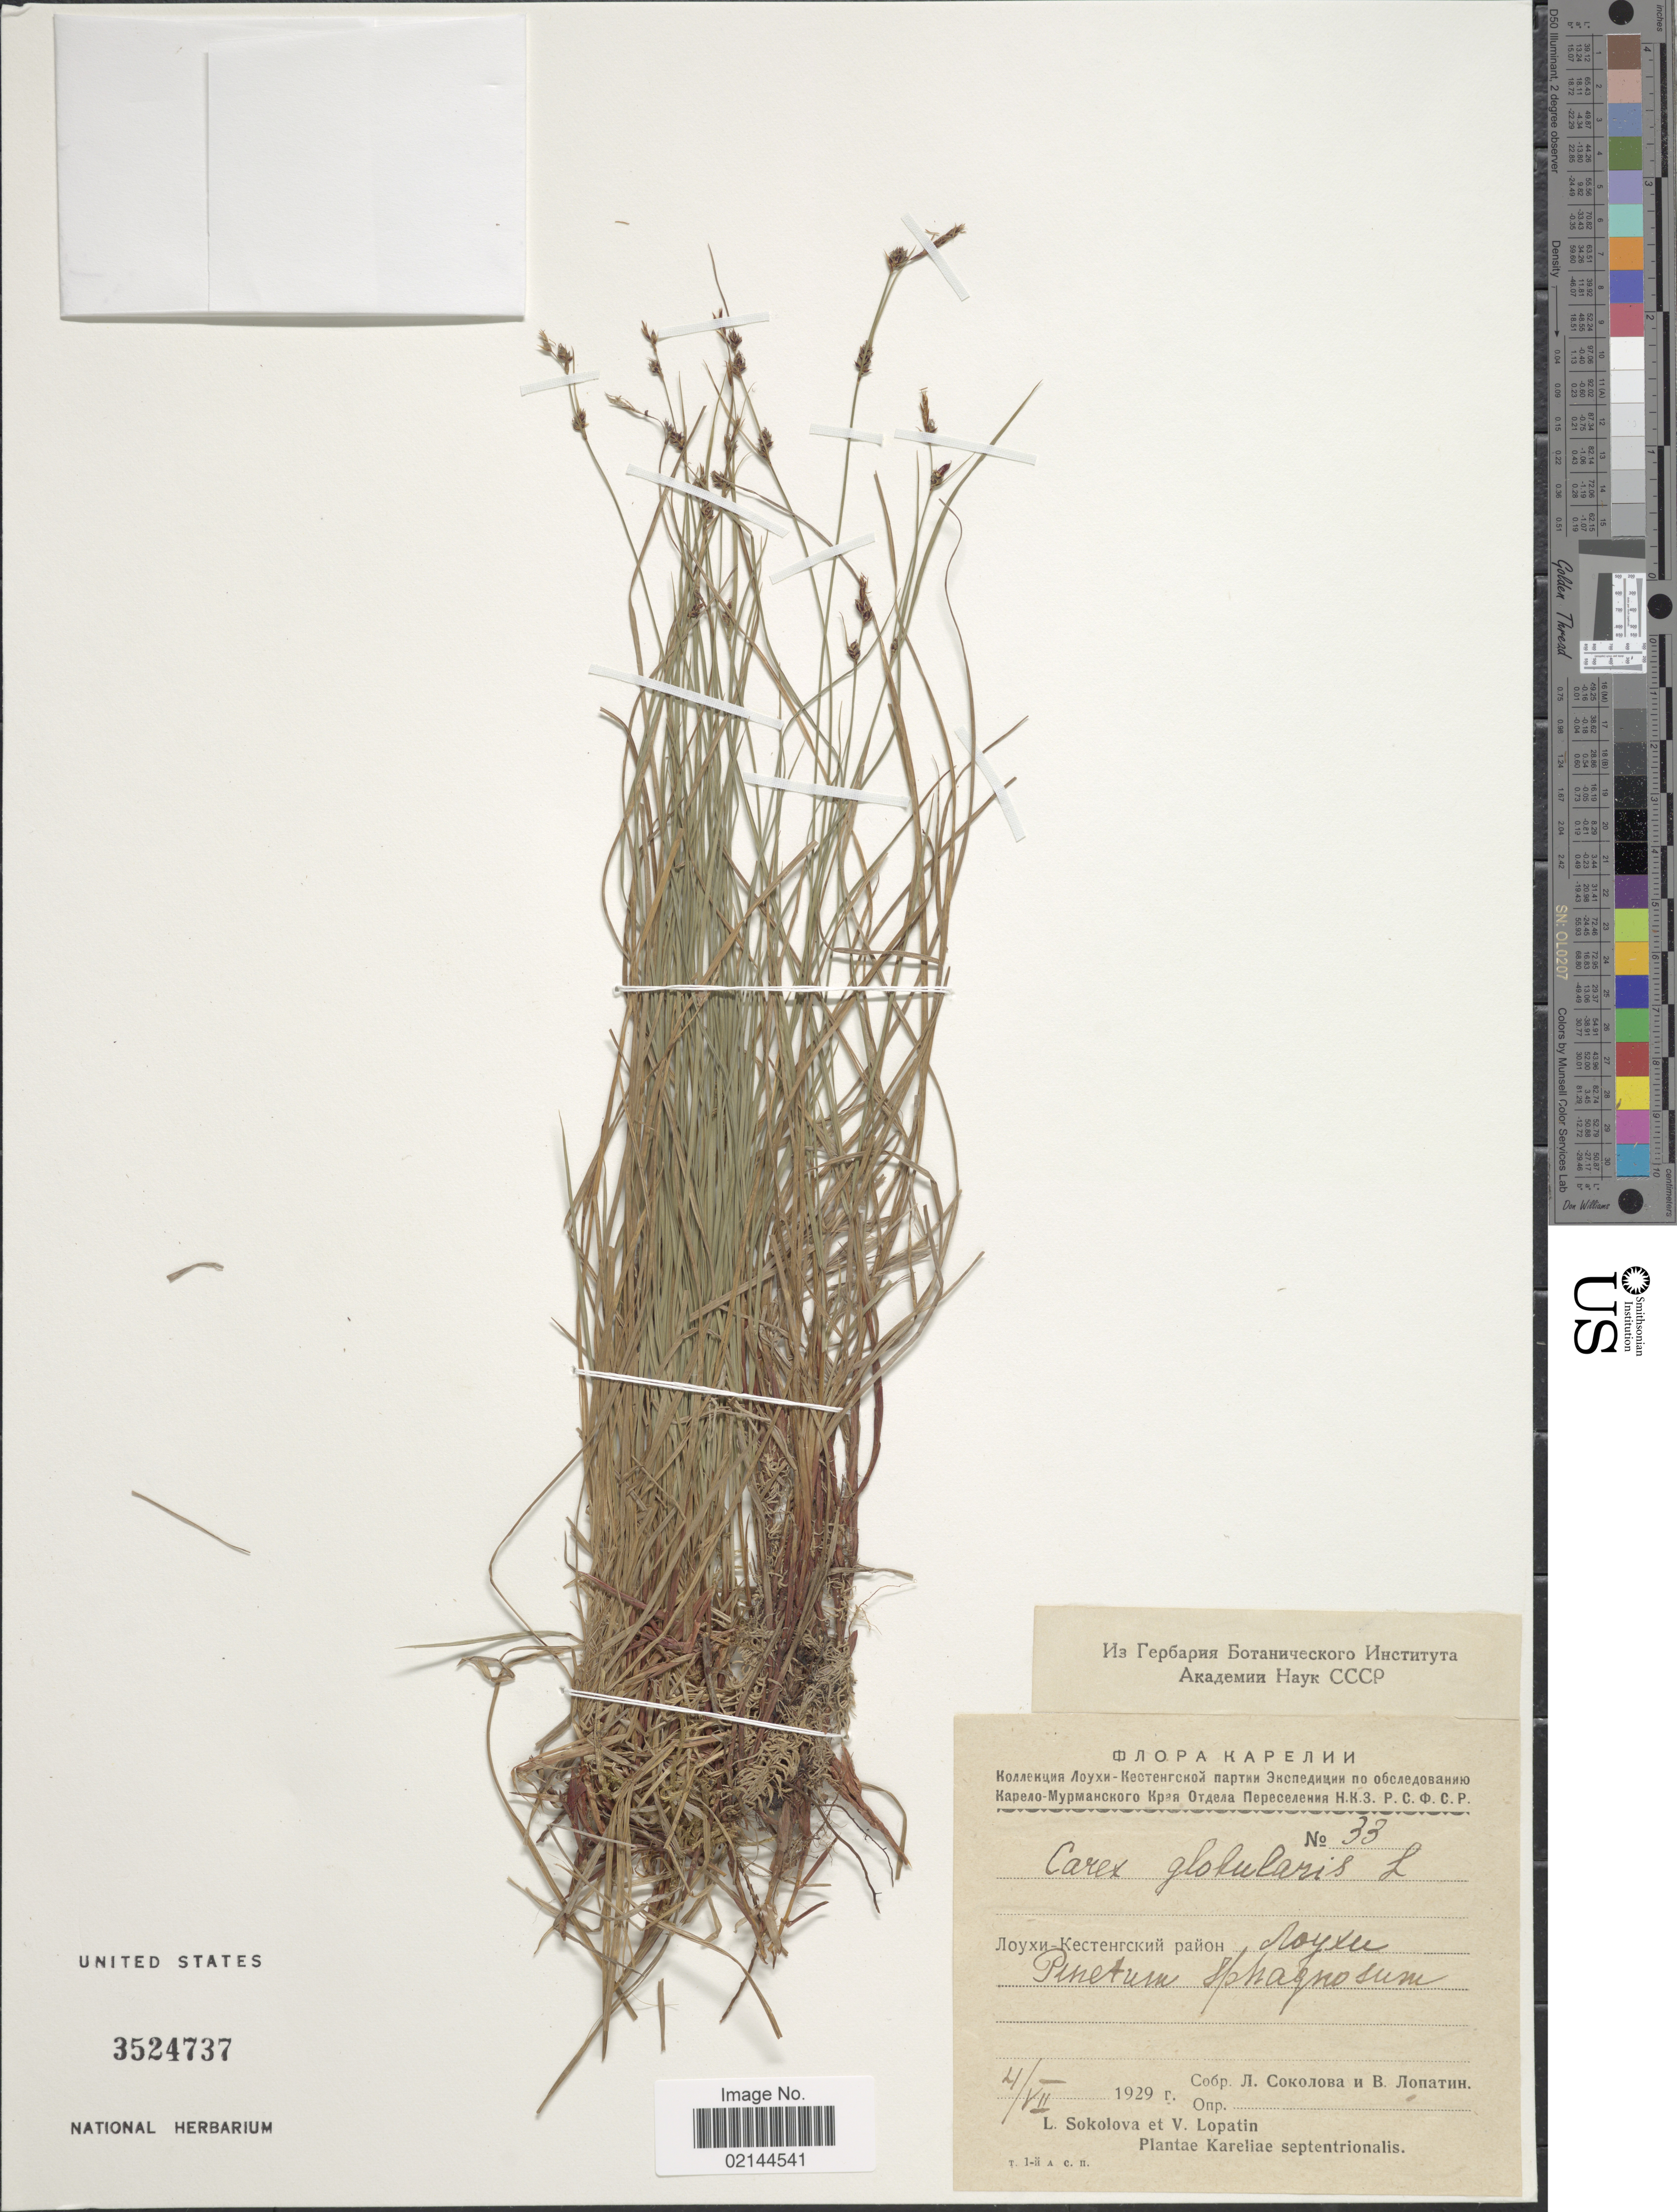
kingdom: Plantae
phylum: Tracheophyta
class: Liliopsida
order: Poales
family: Cyperaceae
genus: Carex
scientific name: Carex globularis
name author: L.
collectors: L. Sokolova & V. Lopatin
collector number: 33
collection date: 1929-07-21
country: Russian Federation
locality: Kareliae septentrionalis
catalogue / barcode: US 3524737